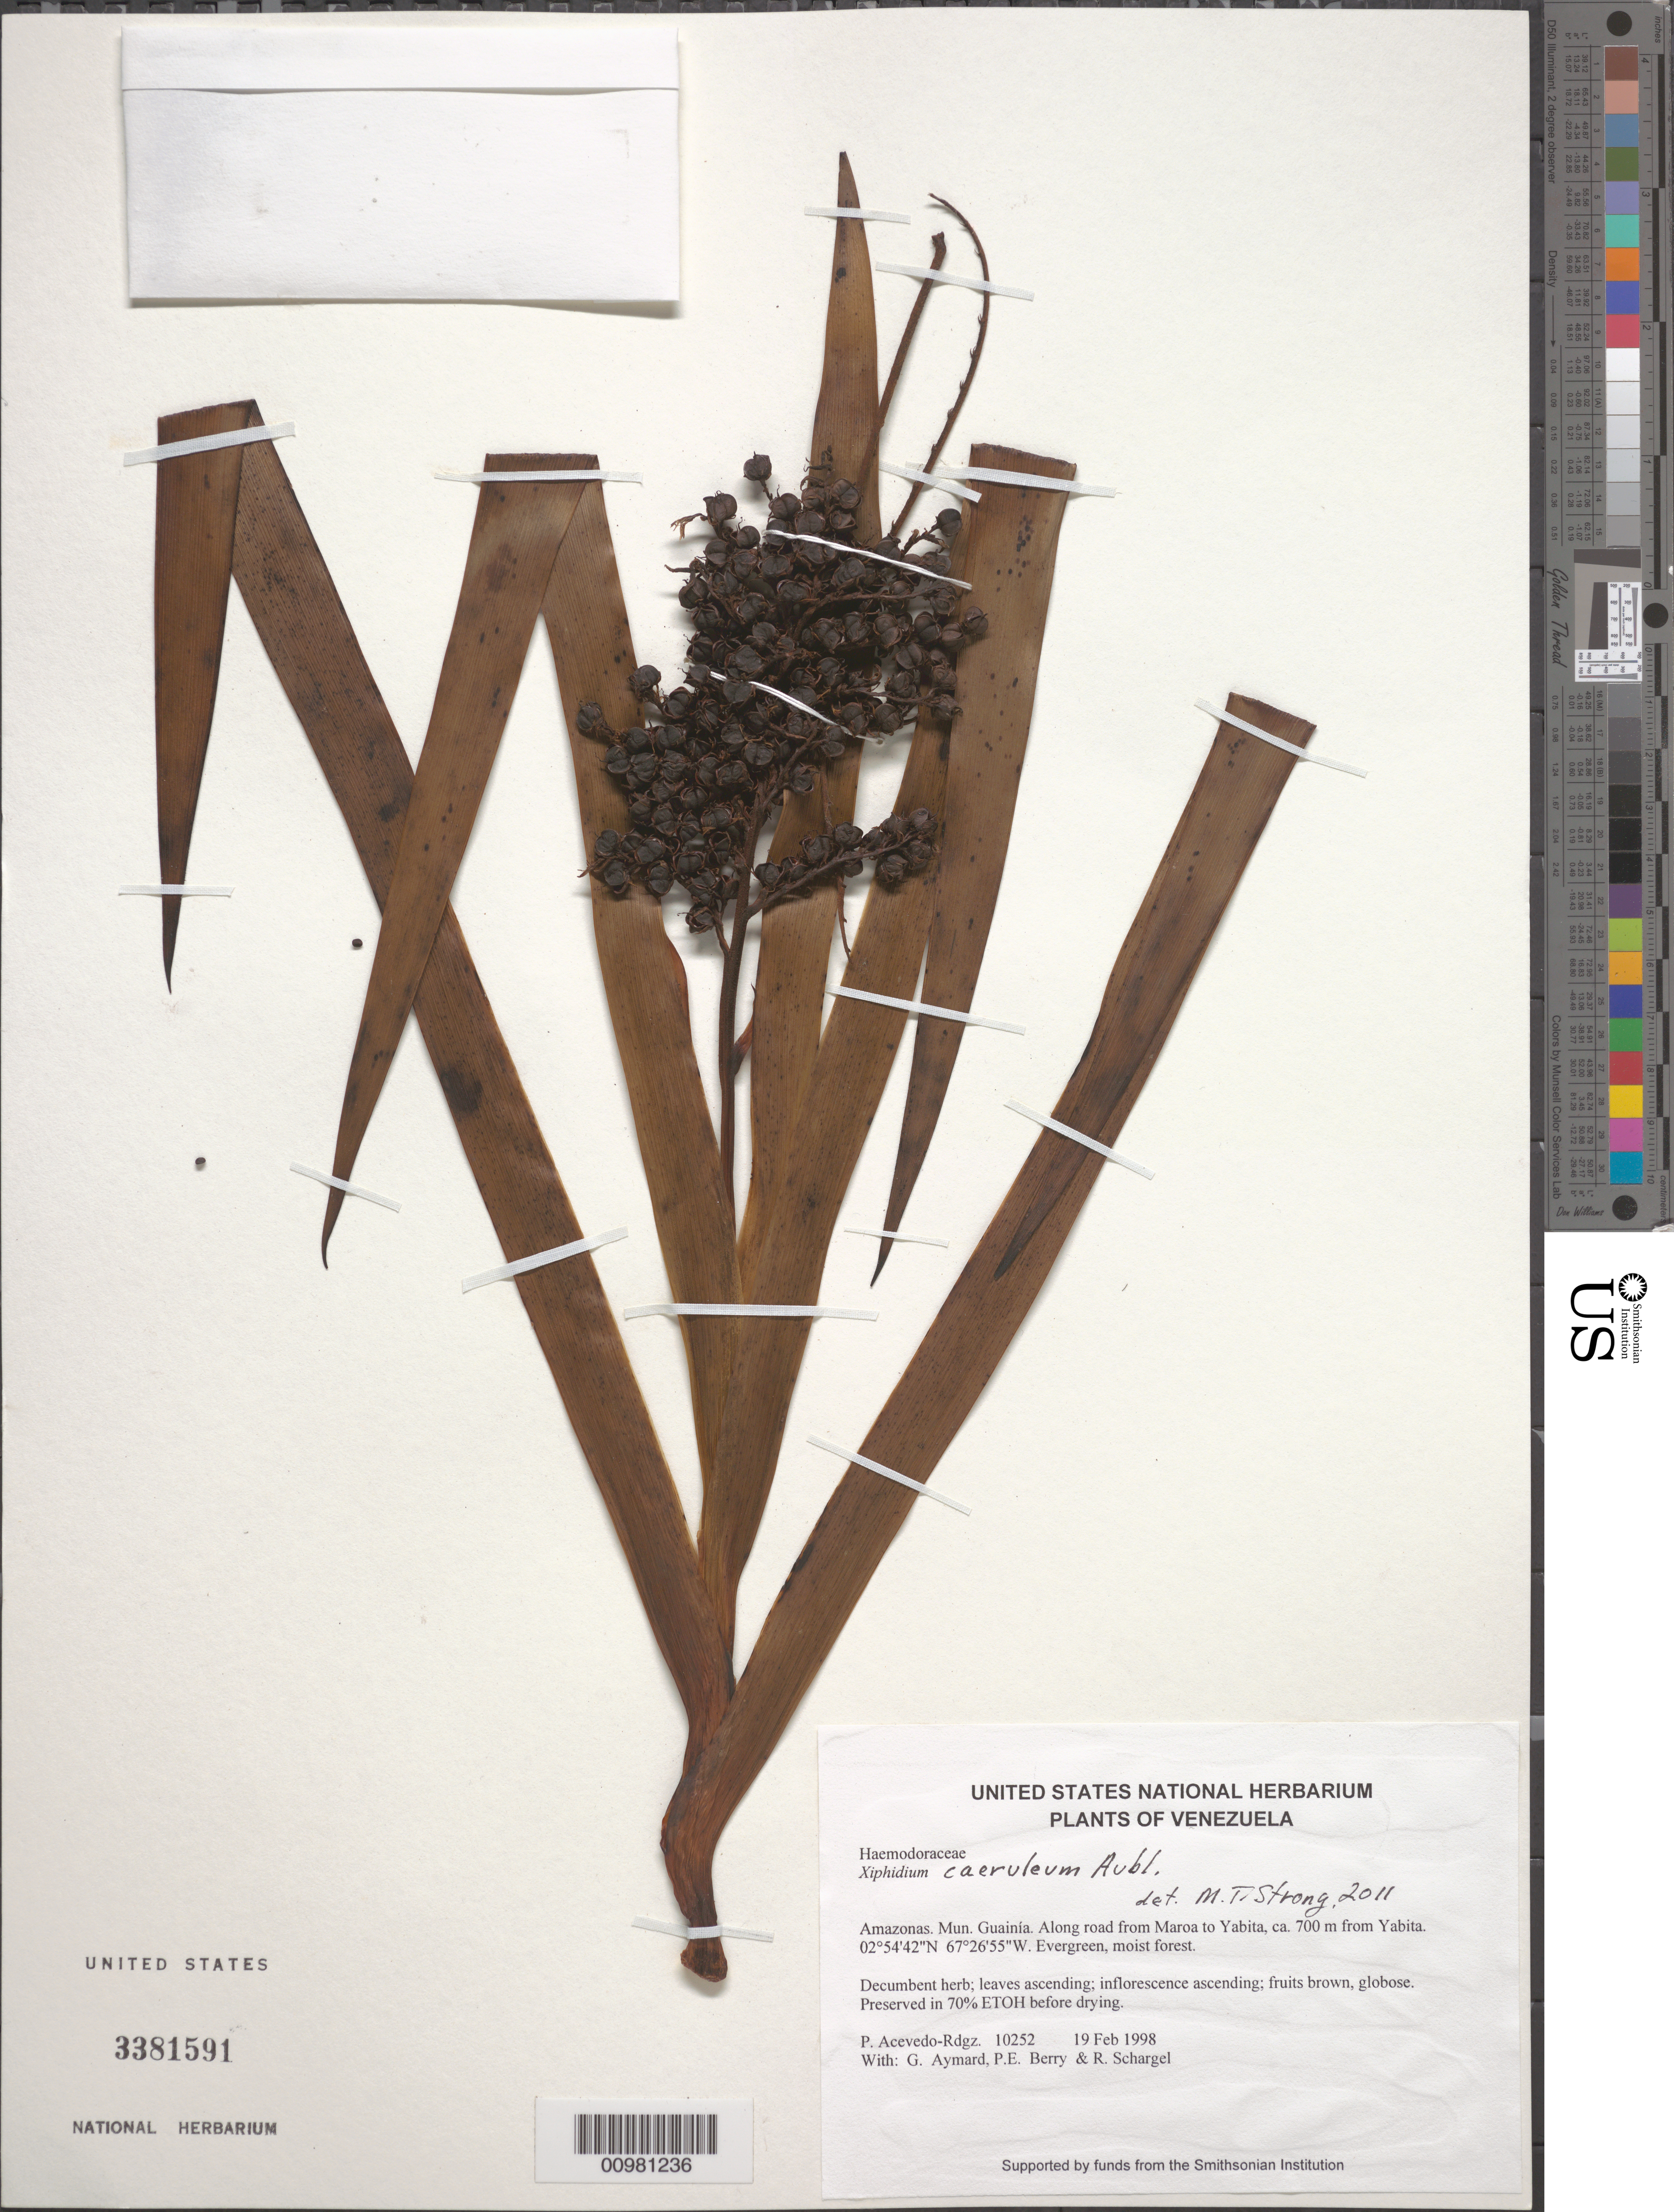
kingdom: Plantae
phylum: Tracheophyta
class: Liliopsida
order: Commelinales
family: Haemodoraceae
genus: Xiphidium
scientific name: Xiphidium caeruleum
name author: Aubl.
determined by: Strong, M. T., (US), Smithsonian Institution - National Museum of Natural History (UNITED STATES)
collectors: P. Acevedo-Rodr., G. A. Aymard, P. E. Berry & R. Schargel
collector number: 10252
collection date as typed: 19 Feb 1998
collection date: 1998-02-19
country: Venezuela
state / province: Amazonas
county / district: Maroa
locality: Along road from Maroa to Yabita, ca. 700 m from Yabita.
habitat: Evergreen, moist forest.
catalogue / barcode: US 3381591